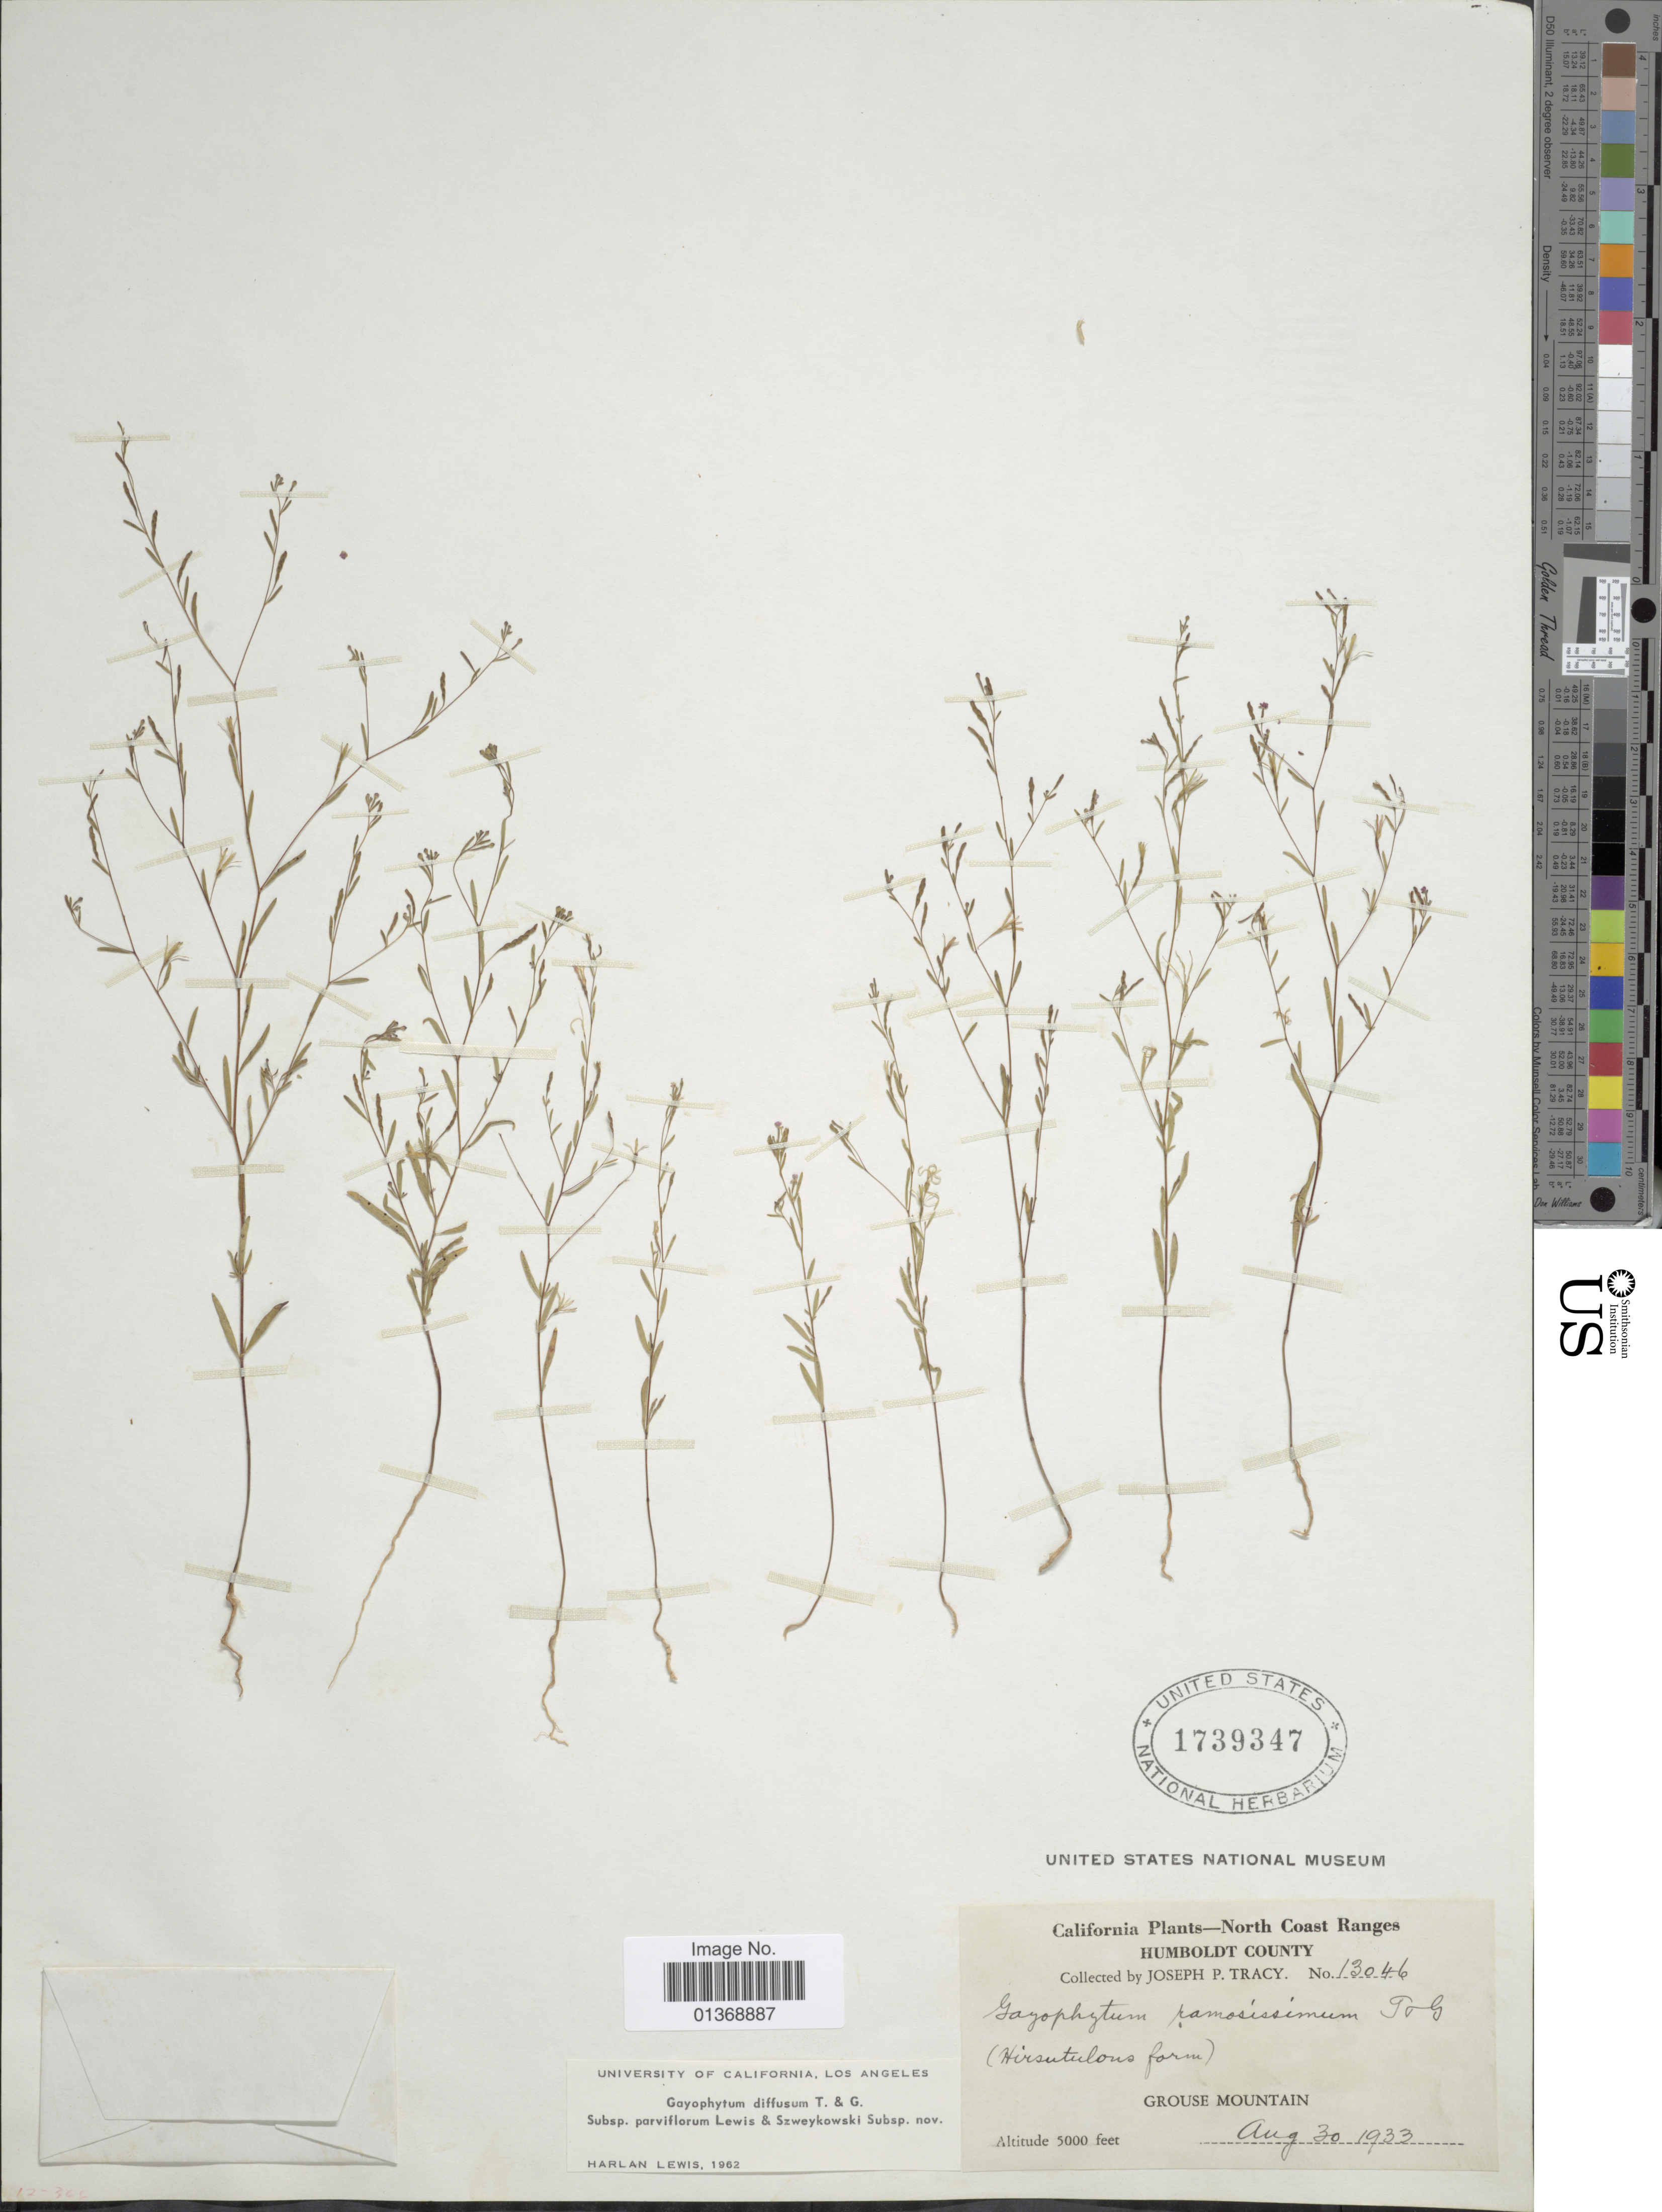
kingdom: Plantae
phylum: Tracheophyta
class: Magnoliopsida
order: Myrtales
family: Onagraceae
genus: Gayophytum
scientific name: Gayophytum diffusum subsp. parviflorum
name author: F. H. Lewis & Szweyk.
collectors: J. Tracy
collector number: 13046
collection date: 1933-08-30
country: United States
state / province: California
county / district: Humboldt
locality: North Coast Ranges, Humboldt County, Grouse Mountain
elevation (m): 1524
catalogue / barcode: US 1739347